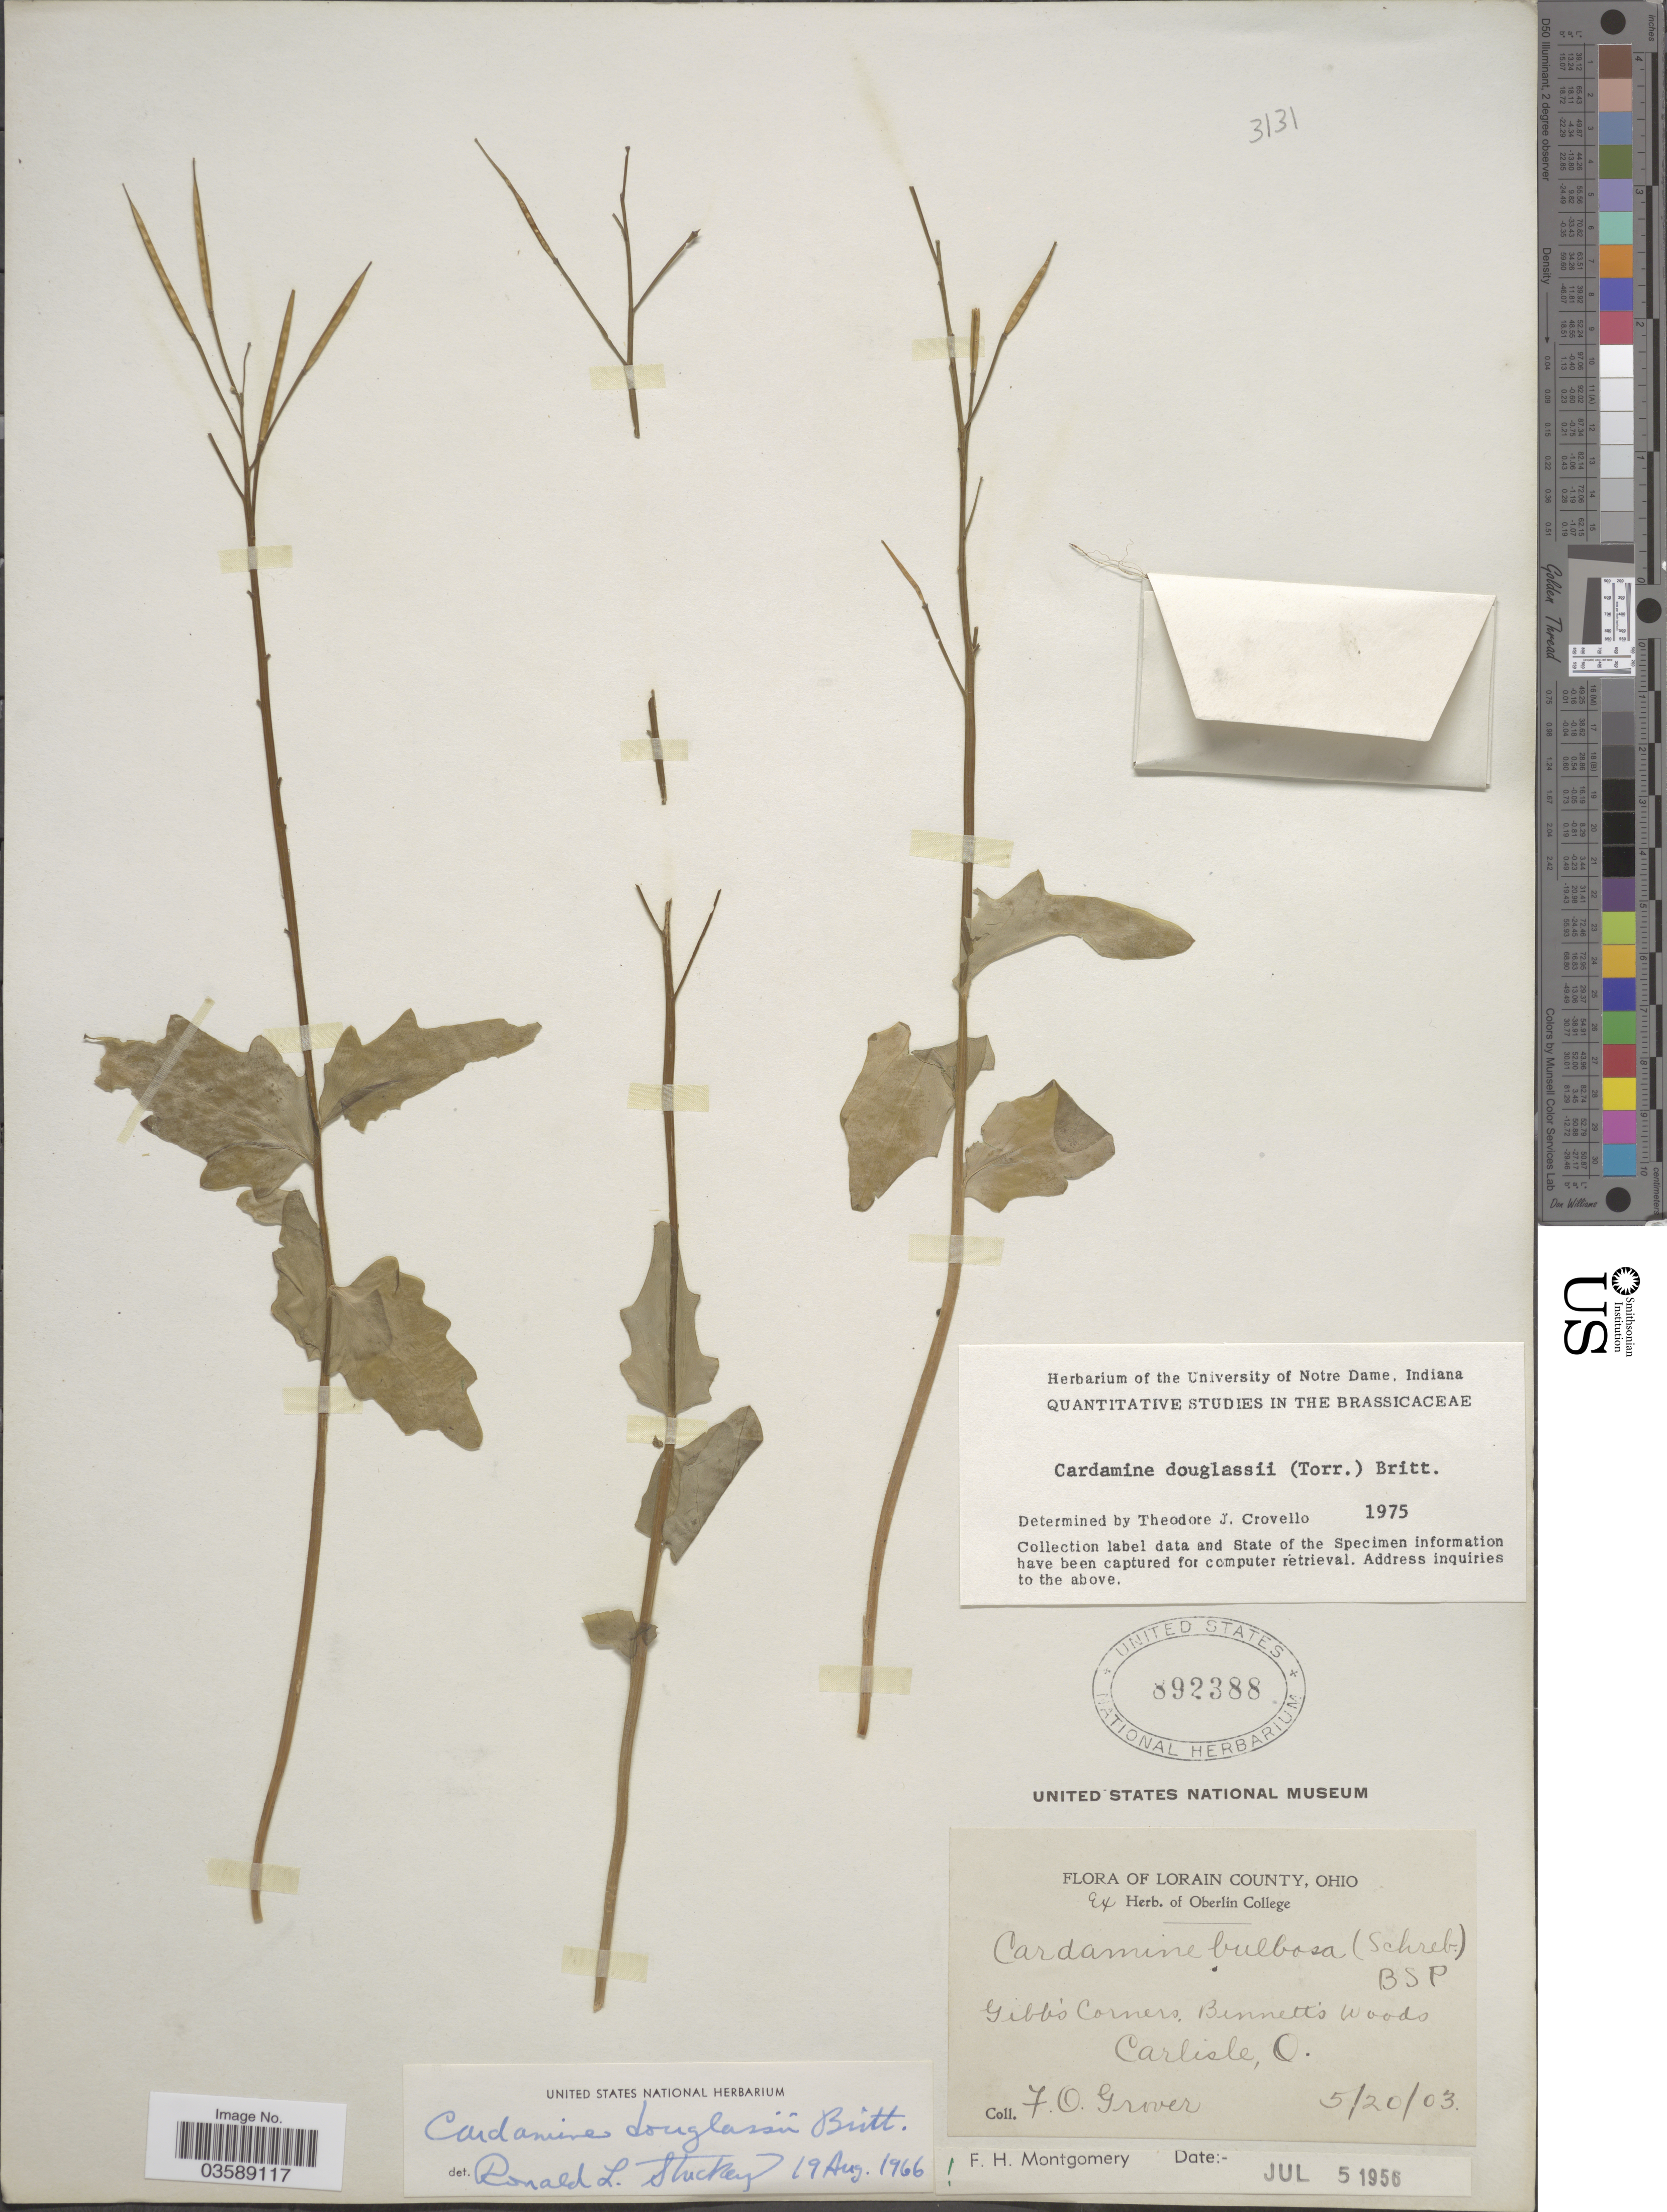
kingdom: Plantae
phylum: Tracheophyta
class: Magnoliopsida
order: Brassicales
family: Brassicaceae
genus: Cardamine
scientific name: Cardamine douglassii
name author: Britton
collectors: F. Grover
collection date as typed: Transcribed d/m/y: 20/5/3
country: United States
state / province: Ohio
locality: Lorain County. Gibbs Corners, Bennett's woods. Carlisle.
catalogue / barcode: US 892388